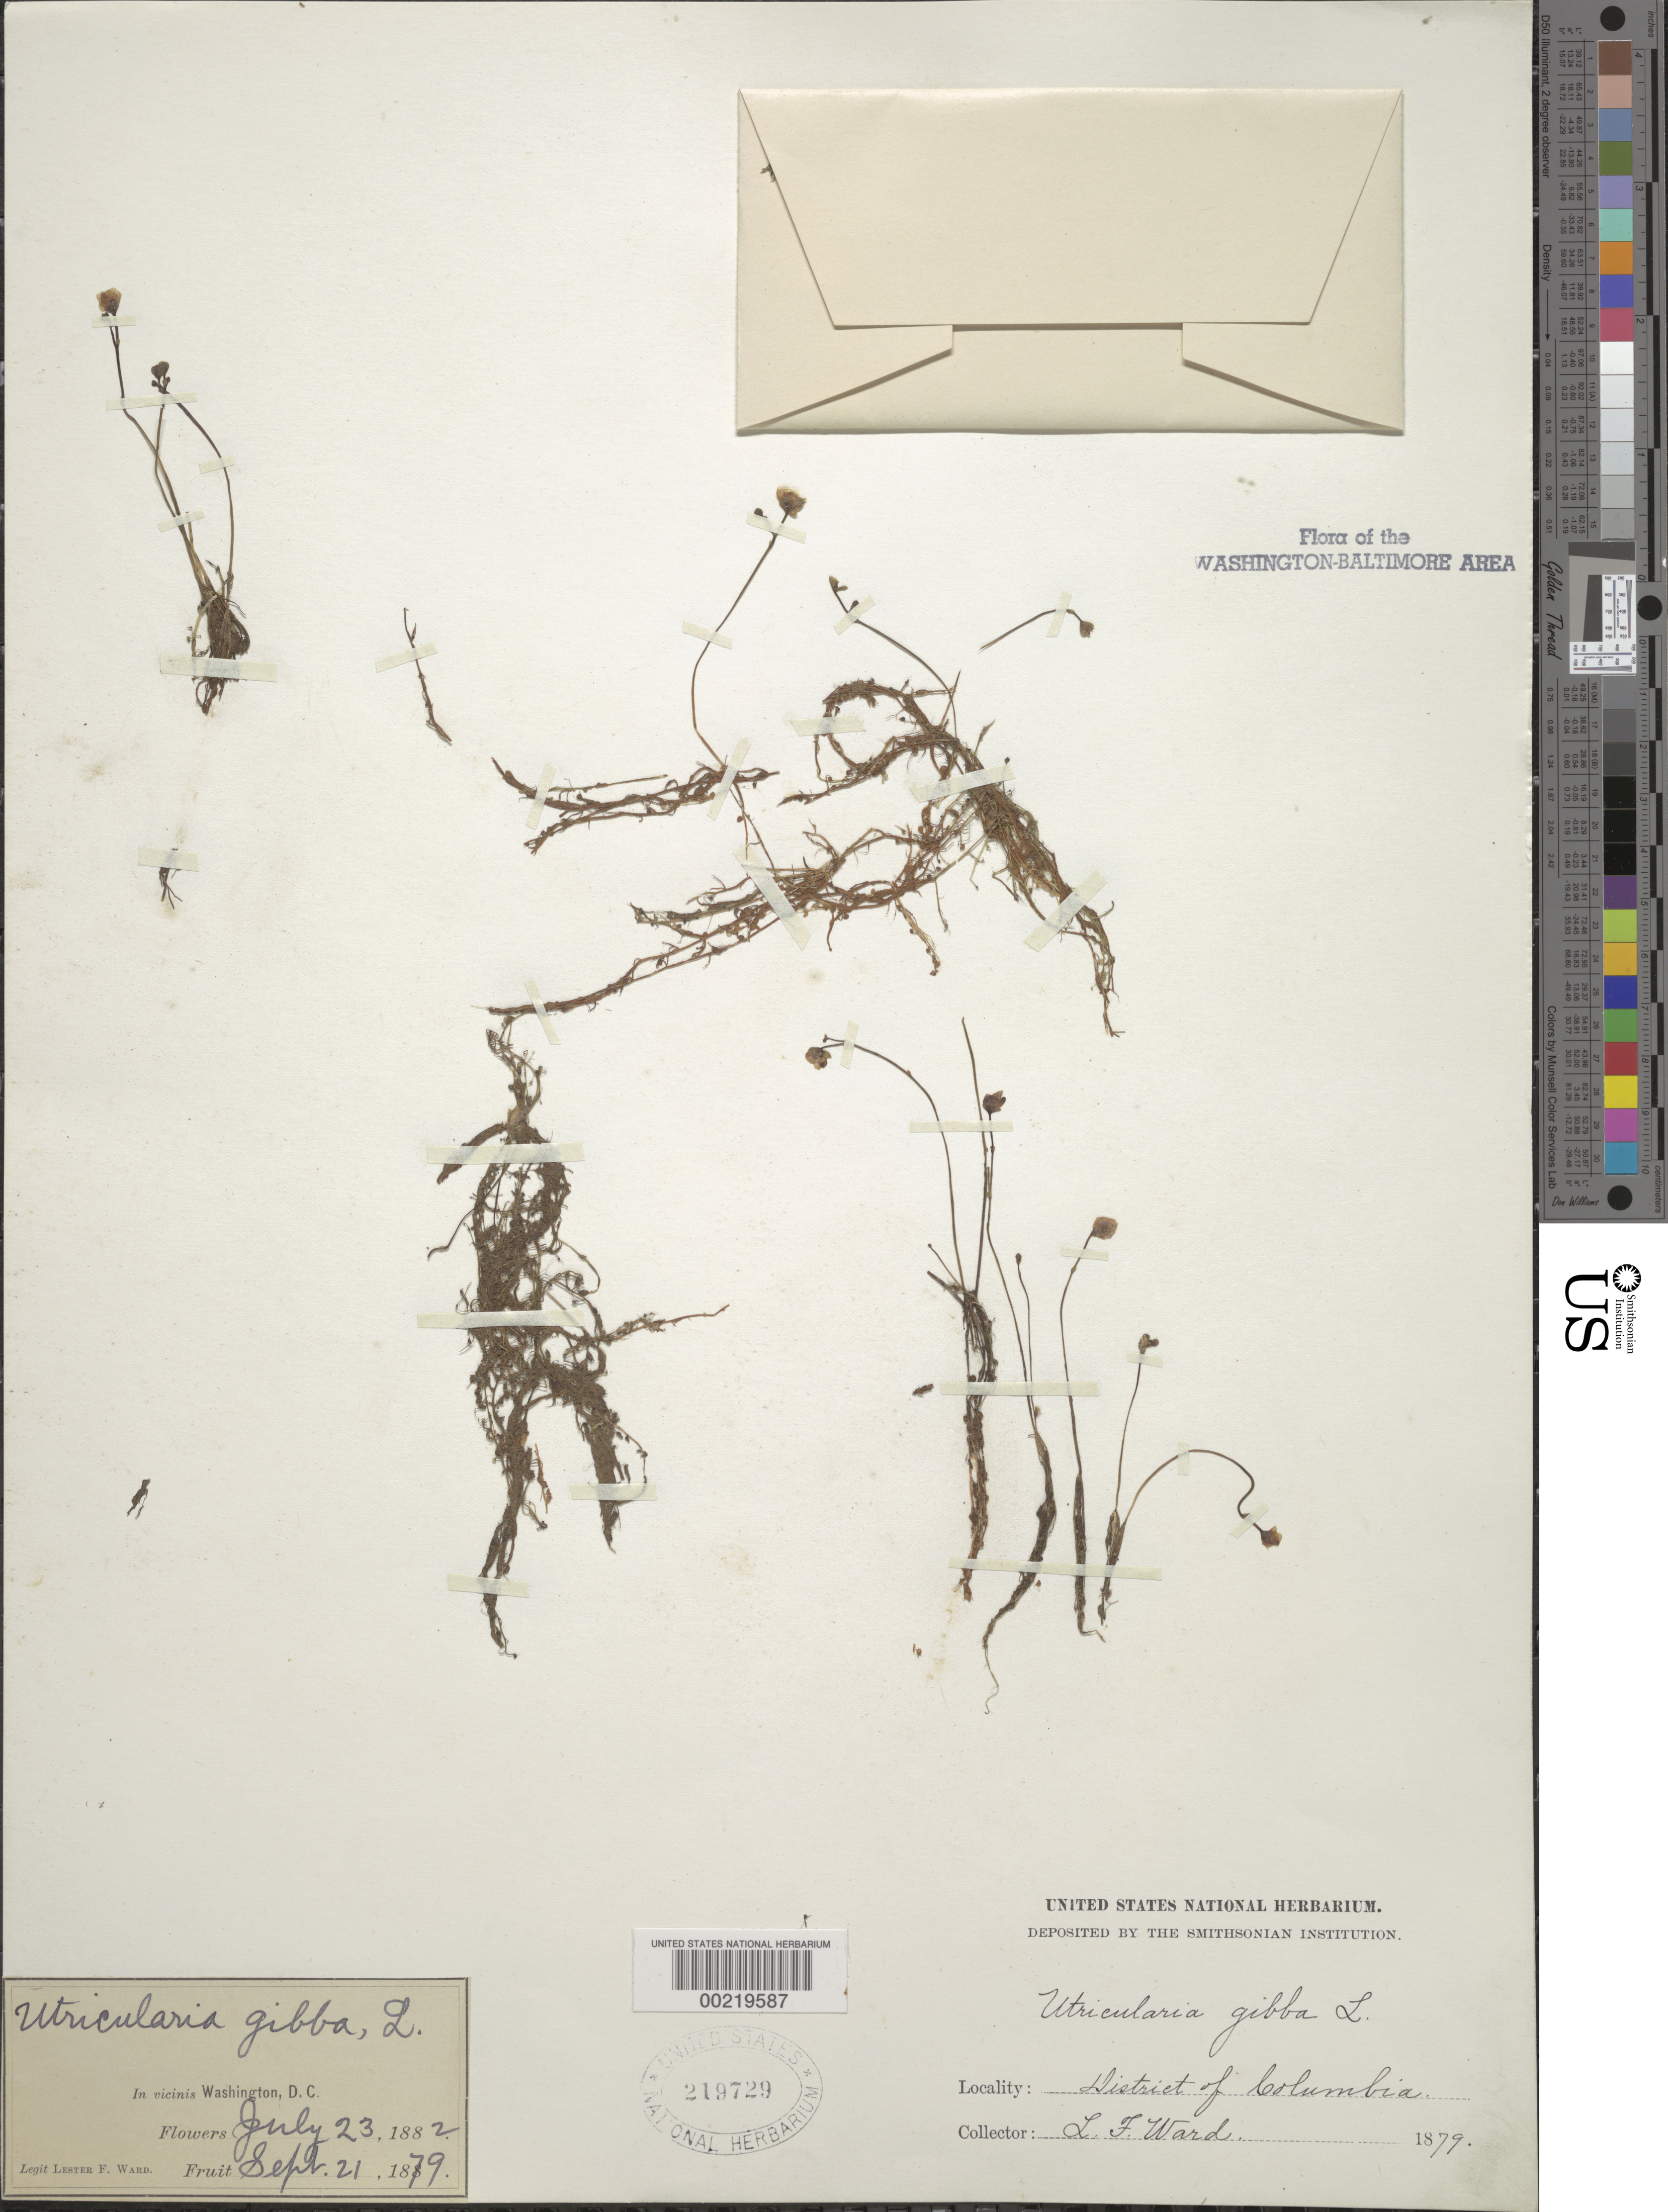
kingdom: Plantae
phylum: Tracheophyta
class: Magnoliopsida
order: Lamiales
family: Lentibulariaceae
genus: Utricularia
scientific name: Utricularia gibba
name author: L.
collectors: L. F. Ward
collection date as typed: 21 Sep 1879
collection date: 1879-09-21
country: United States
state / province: District of Columbia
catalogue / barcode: US 219729